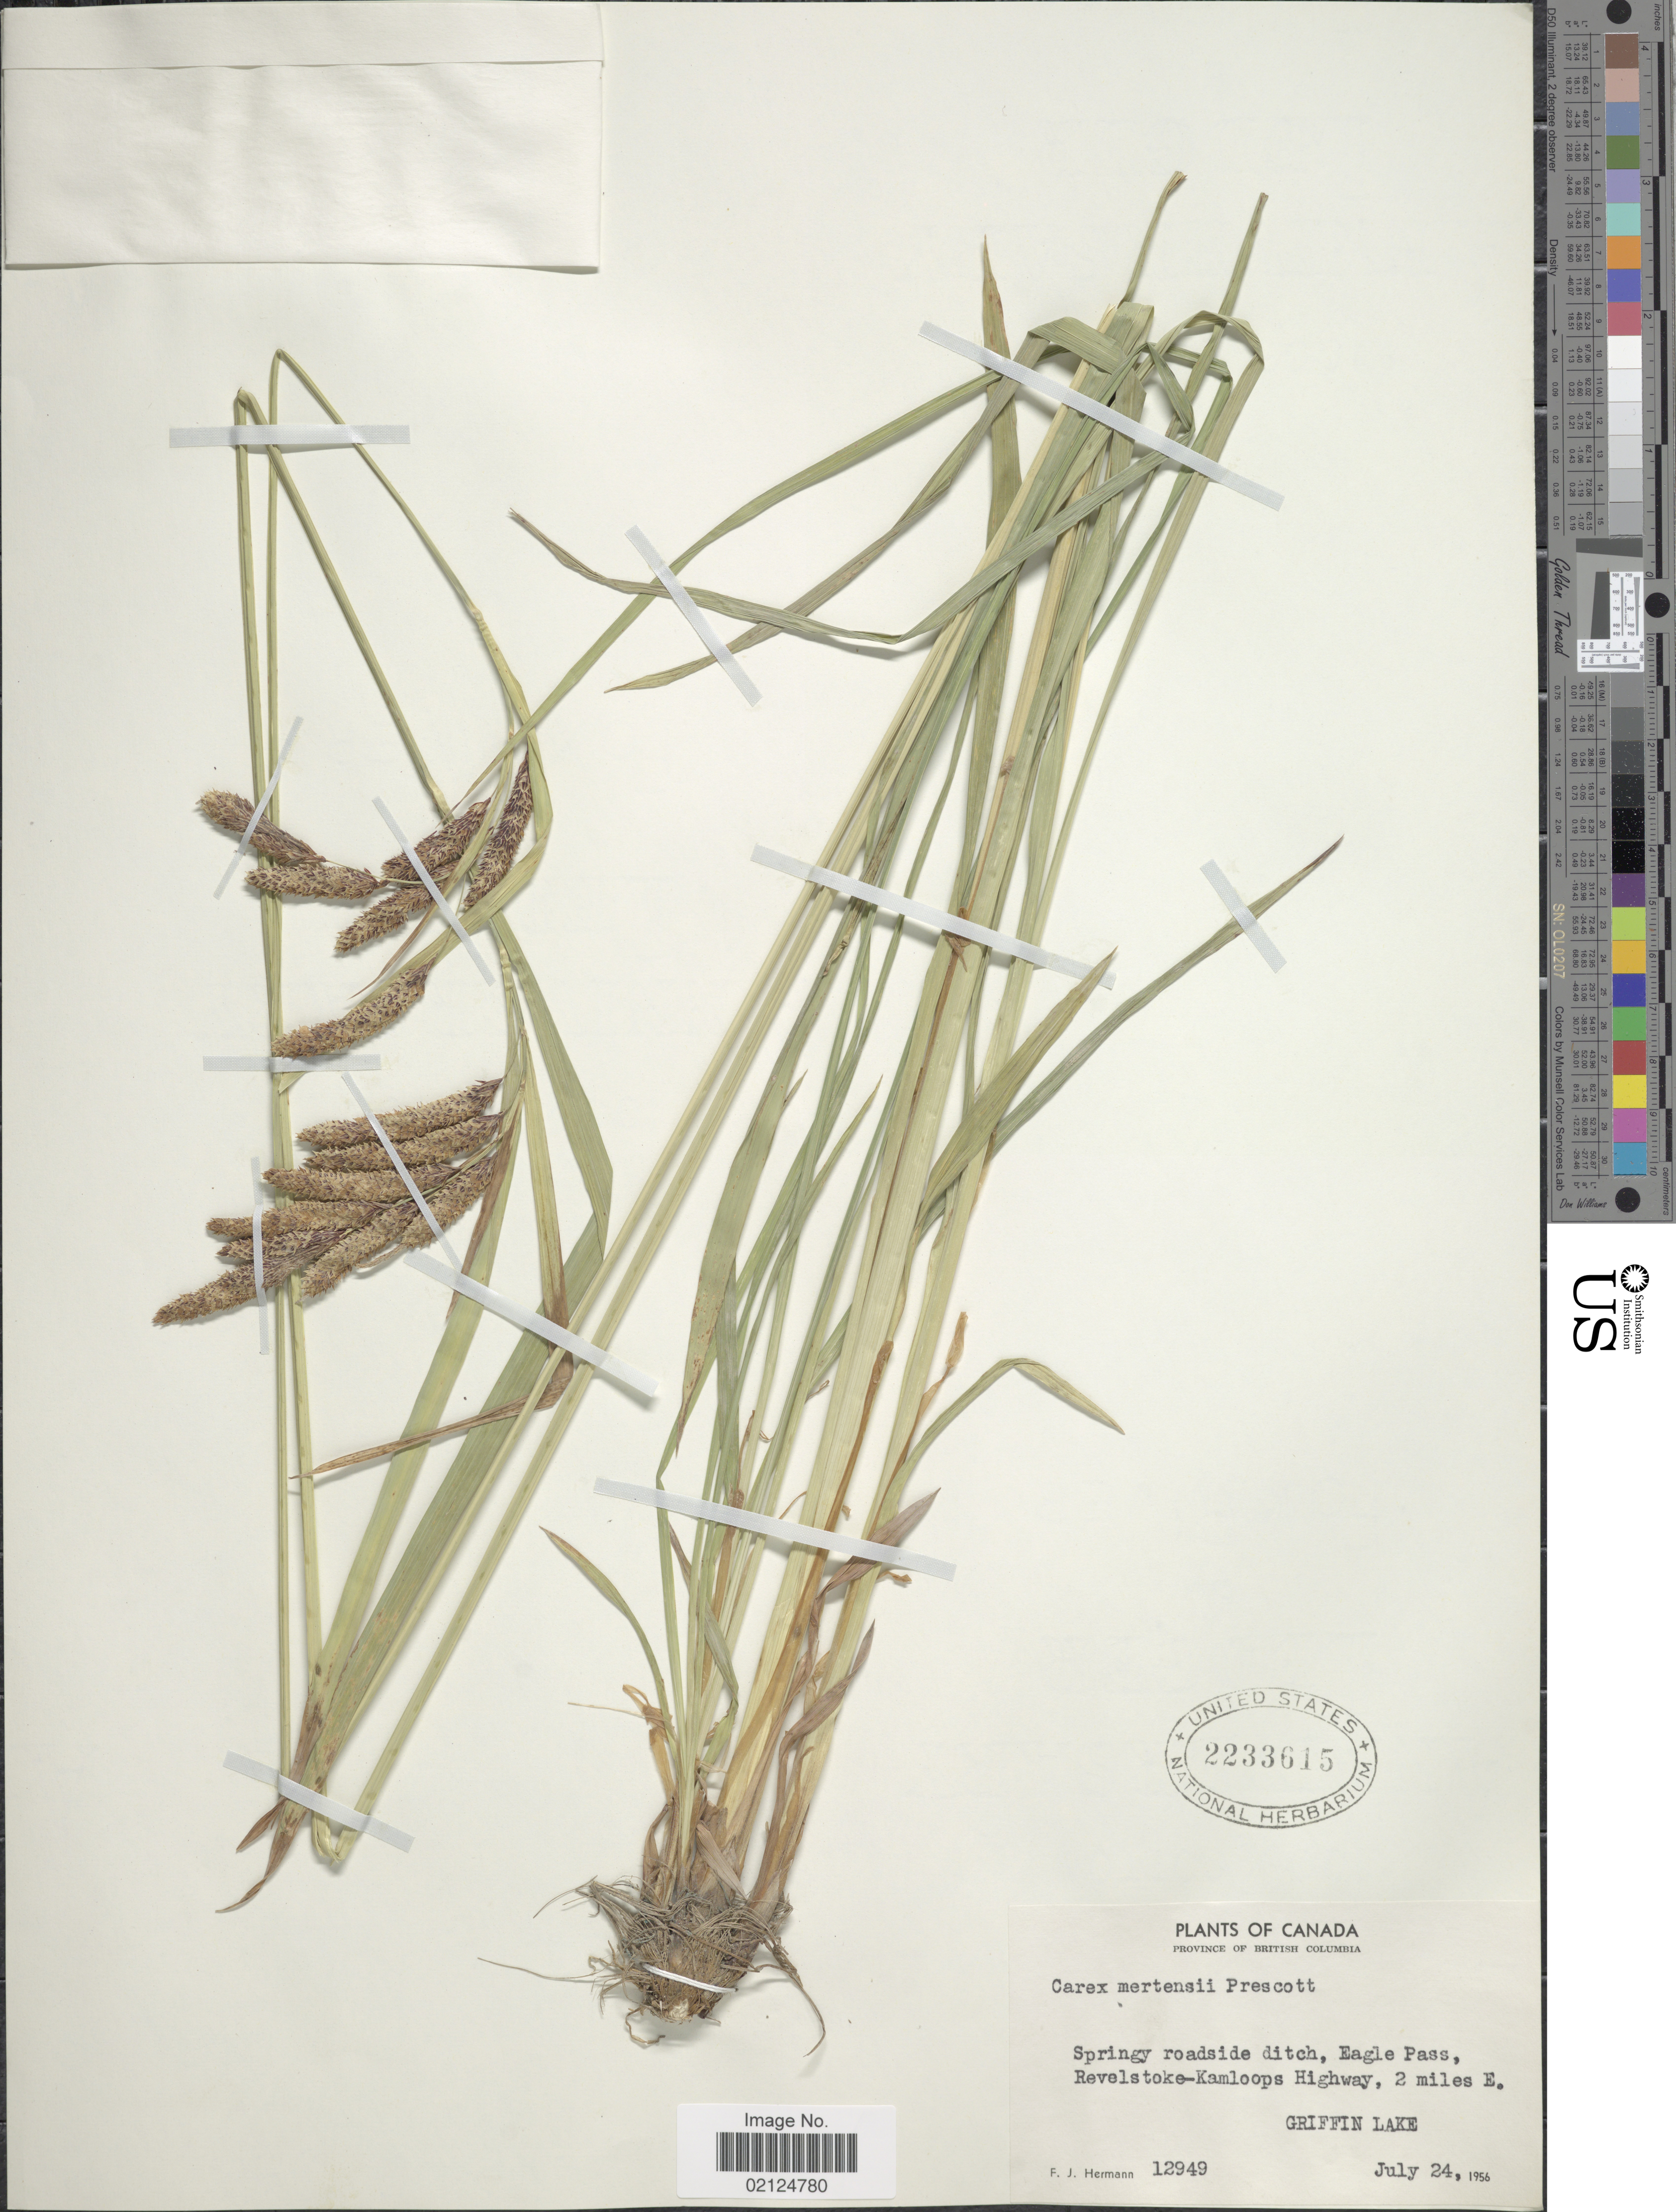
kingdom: Plantae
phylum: Tracheophyta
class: Liliopsida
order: Poales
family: Cyperaceae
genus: Carex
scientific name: Carex mertensii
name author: J.D. Prescott ex Bong.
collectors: F. J. Hermann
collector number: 12949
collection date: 1956-07-24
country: Canada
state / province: British Columbia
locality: Eagle Pass, Revelstoke-Kamloops Highway, 2 miles E. Griffin Lake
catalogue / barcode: US 2233615